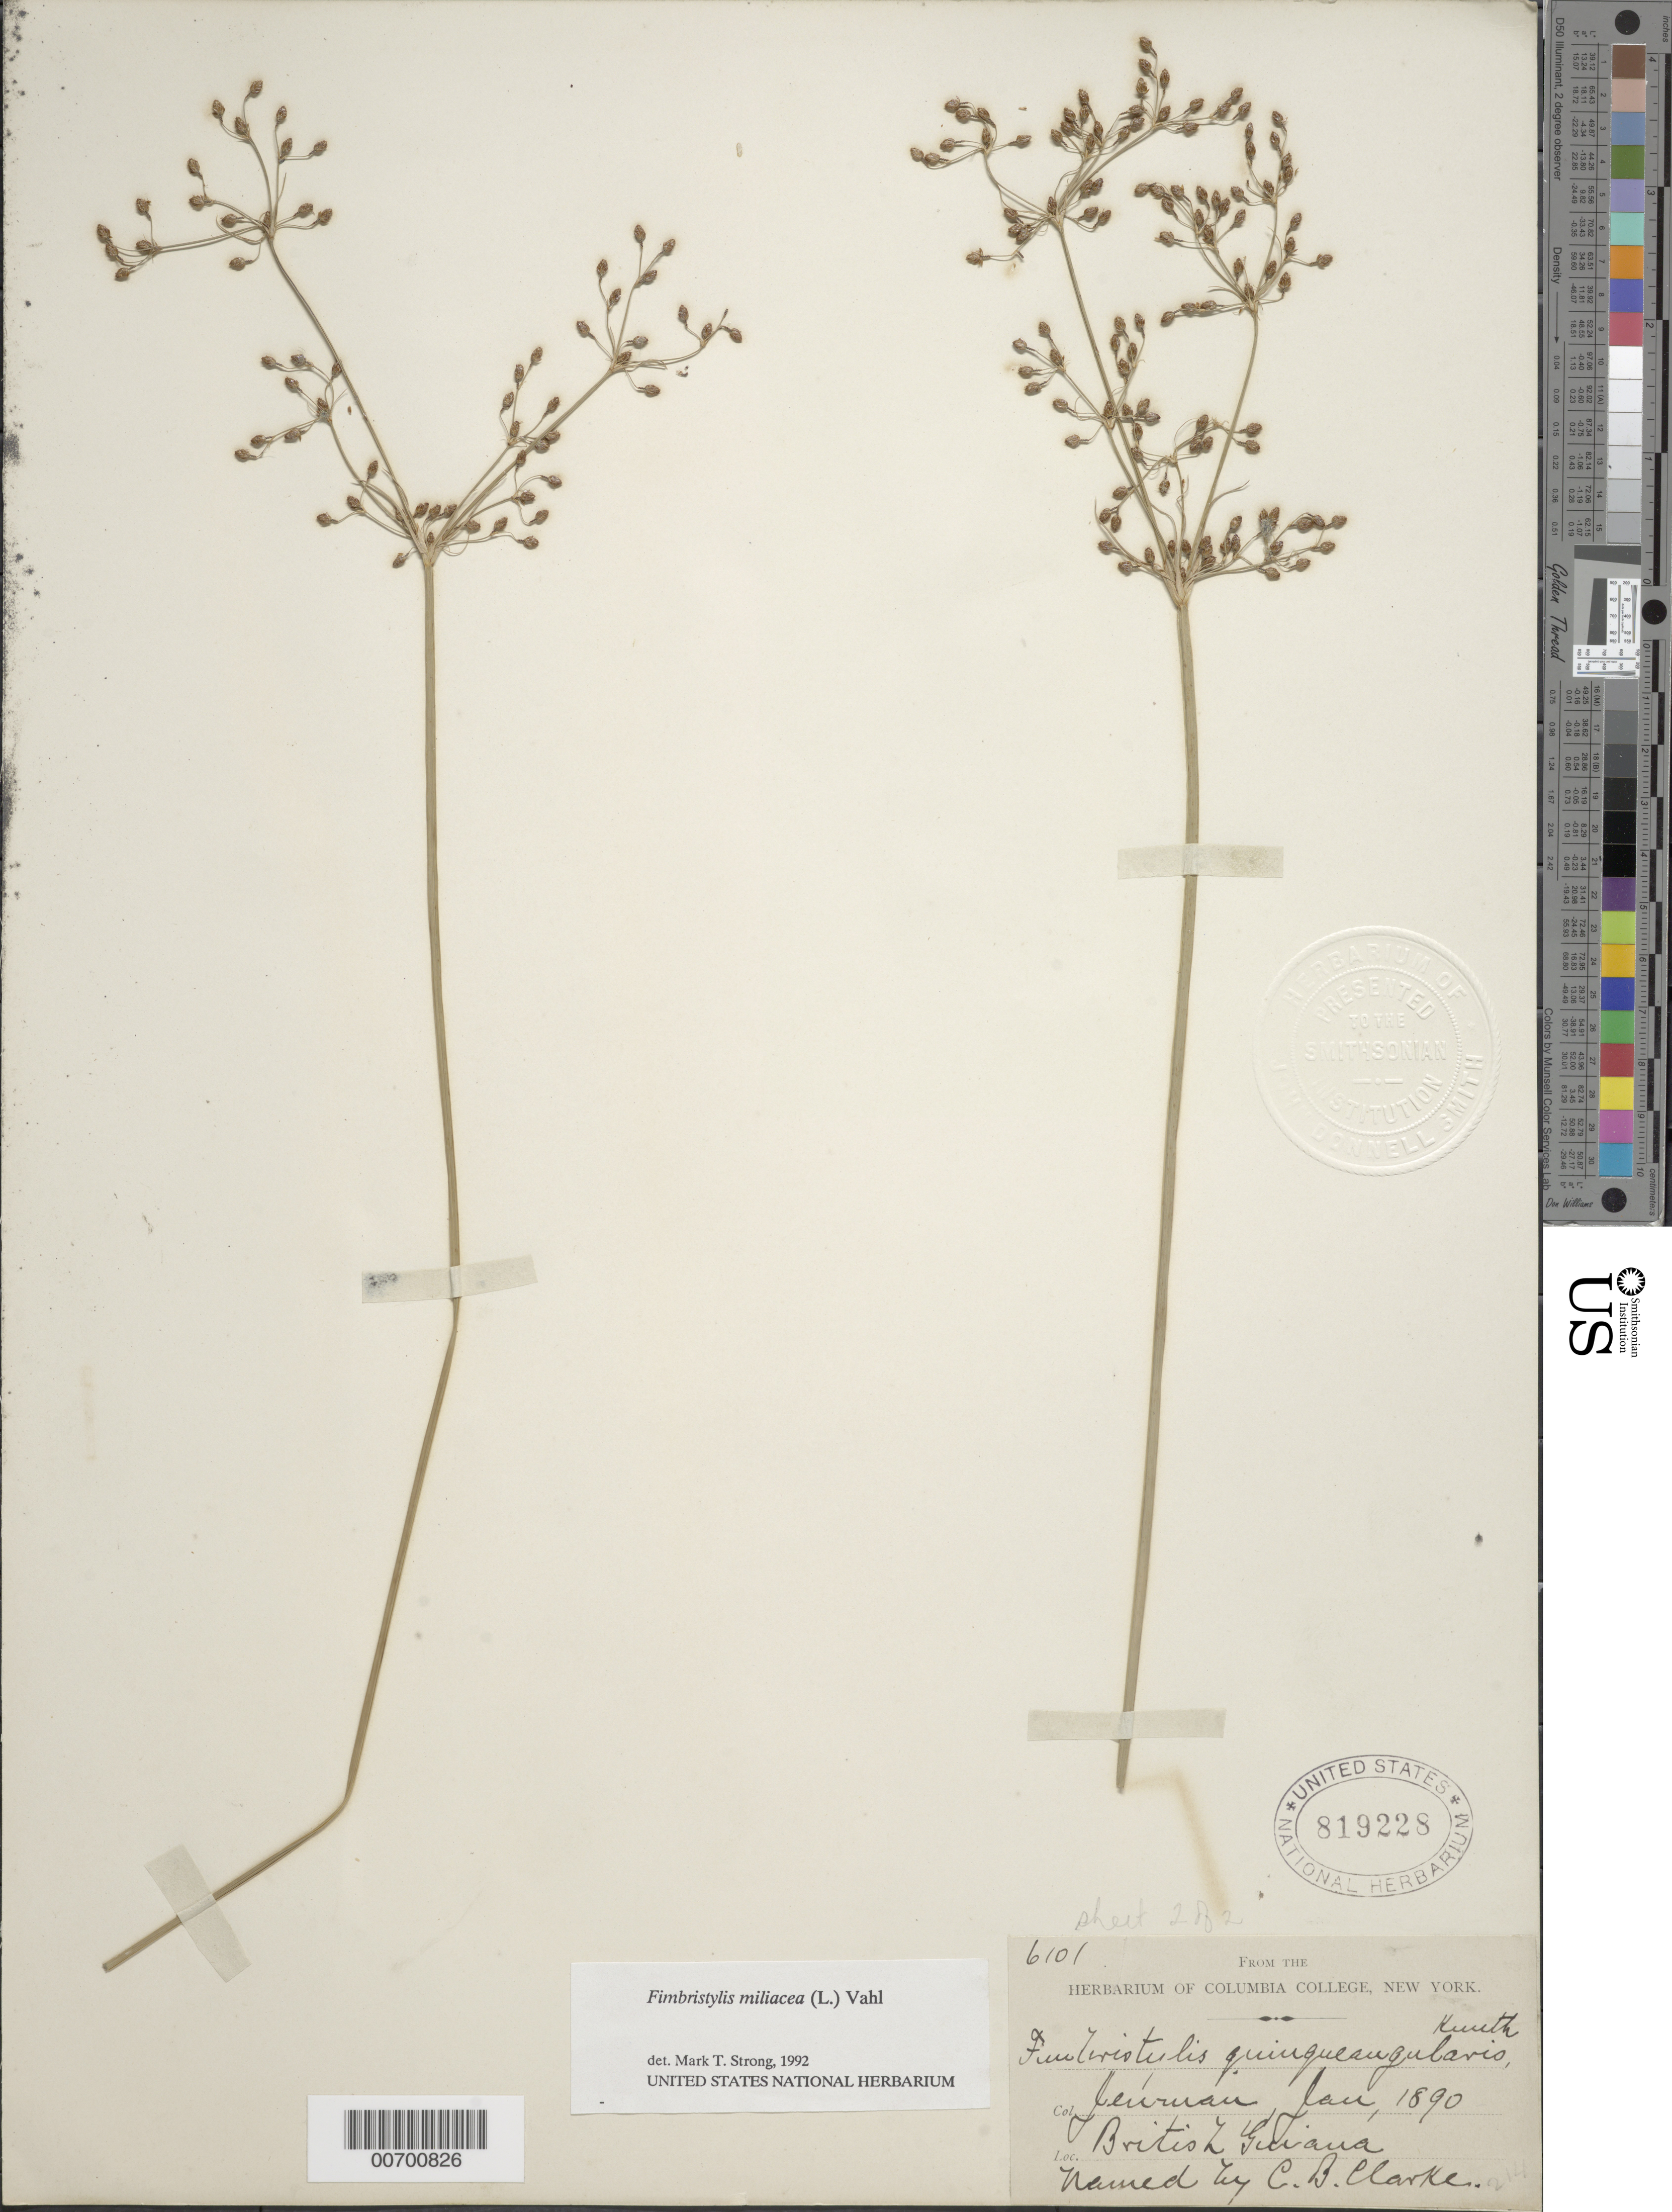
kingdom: Plantae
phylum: Tracheophyta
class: Liliopsida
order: Poales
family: Cyperaceae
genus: Fimbristylis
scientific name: Fimbristylis littoralis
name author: Gaudich.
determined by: Strong, M. T., (US), Smithsonian Institution - National Museum of Natural History (UNITED STATES)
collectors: -. Jenman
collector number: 6101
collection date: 1890-01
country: Guyana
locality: British Guiana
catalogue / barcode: US 819228